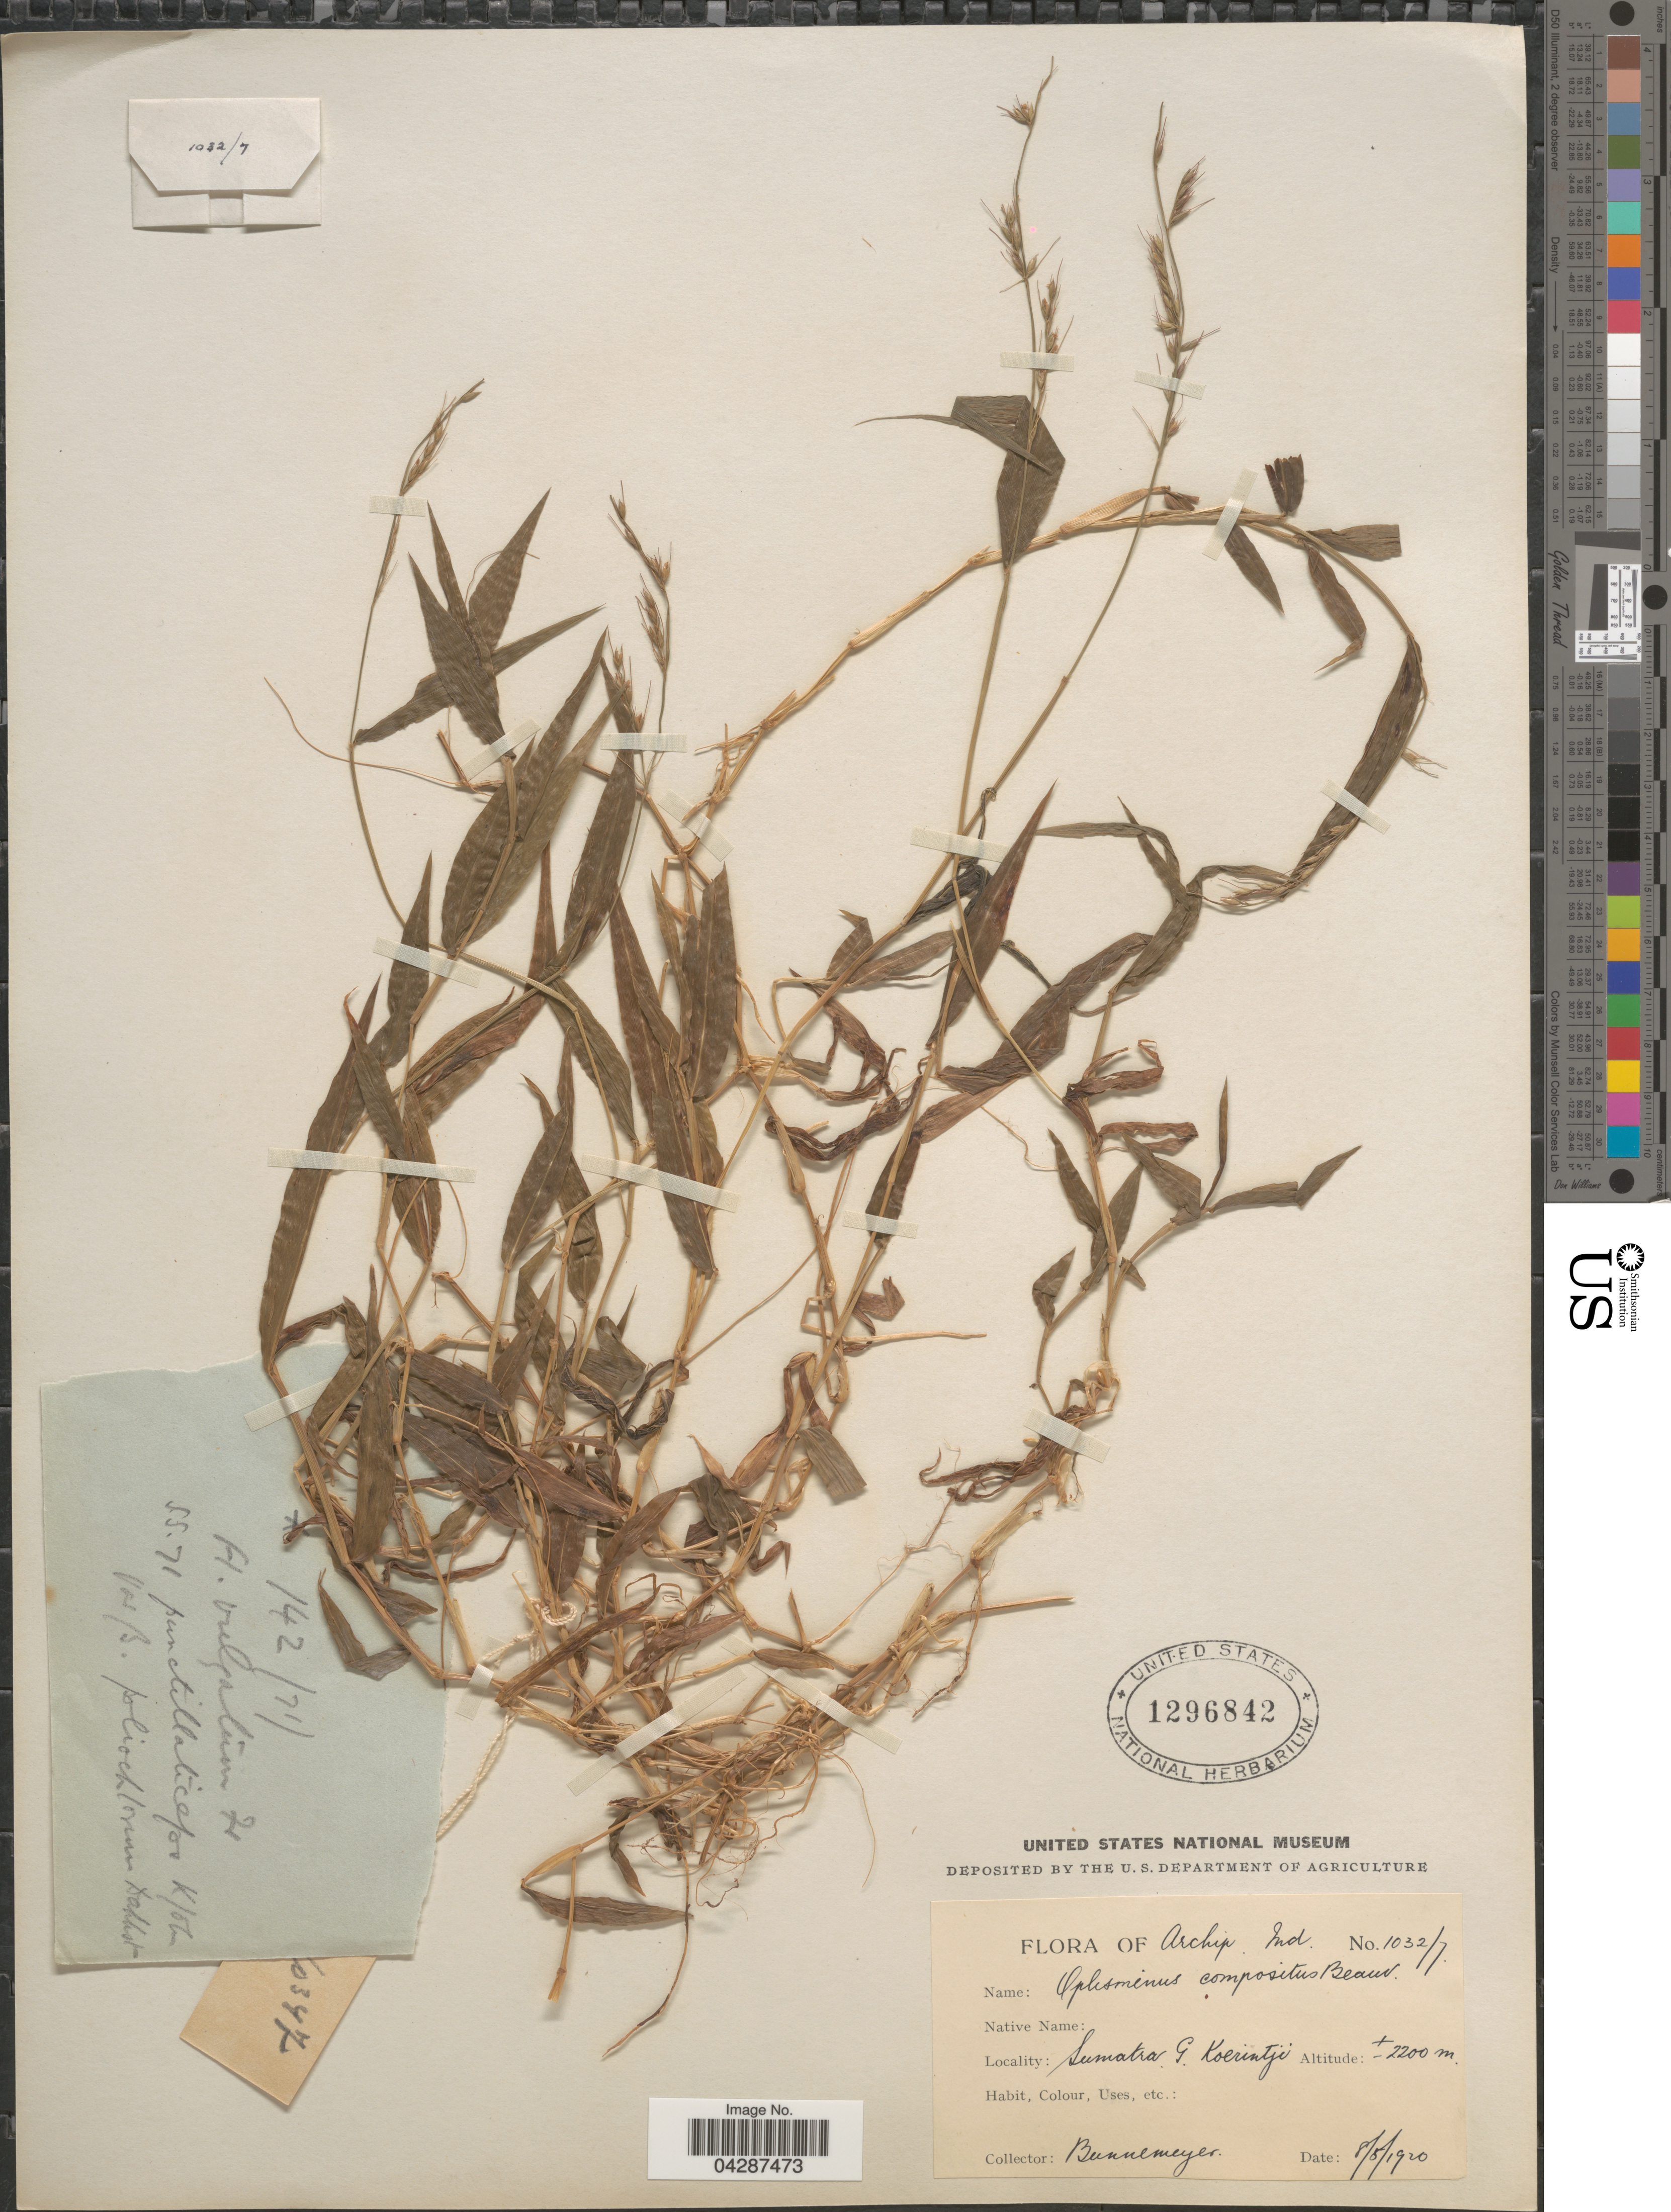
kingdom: Plantae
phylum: Tracheophyta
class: Liliopsida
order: Poales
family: Poaceae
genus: Oplismenus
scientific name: Oplismenus compositus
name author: (L.) P. Beauv.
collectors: Bunnemeyer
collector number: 1032/7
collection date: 1920-05-08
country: Indonesia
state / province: Sumatra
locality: Archip. Ind. G. Koerintji.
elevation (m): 2200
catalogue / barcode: US 1296842